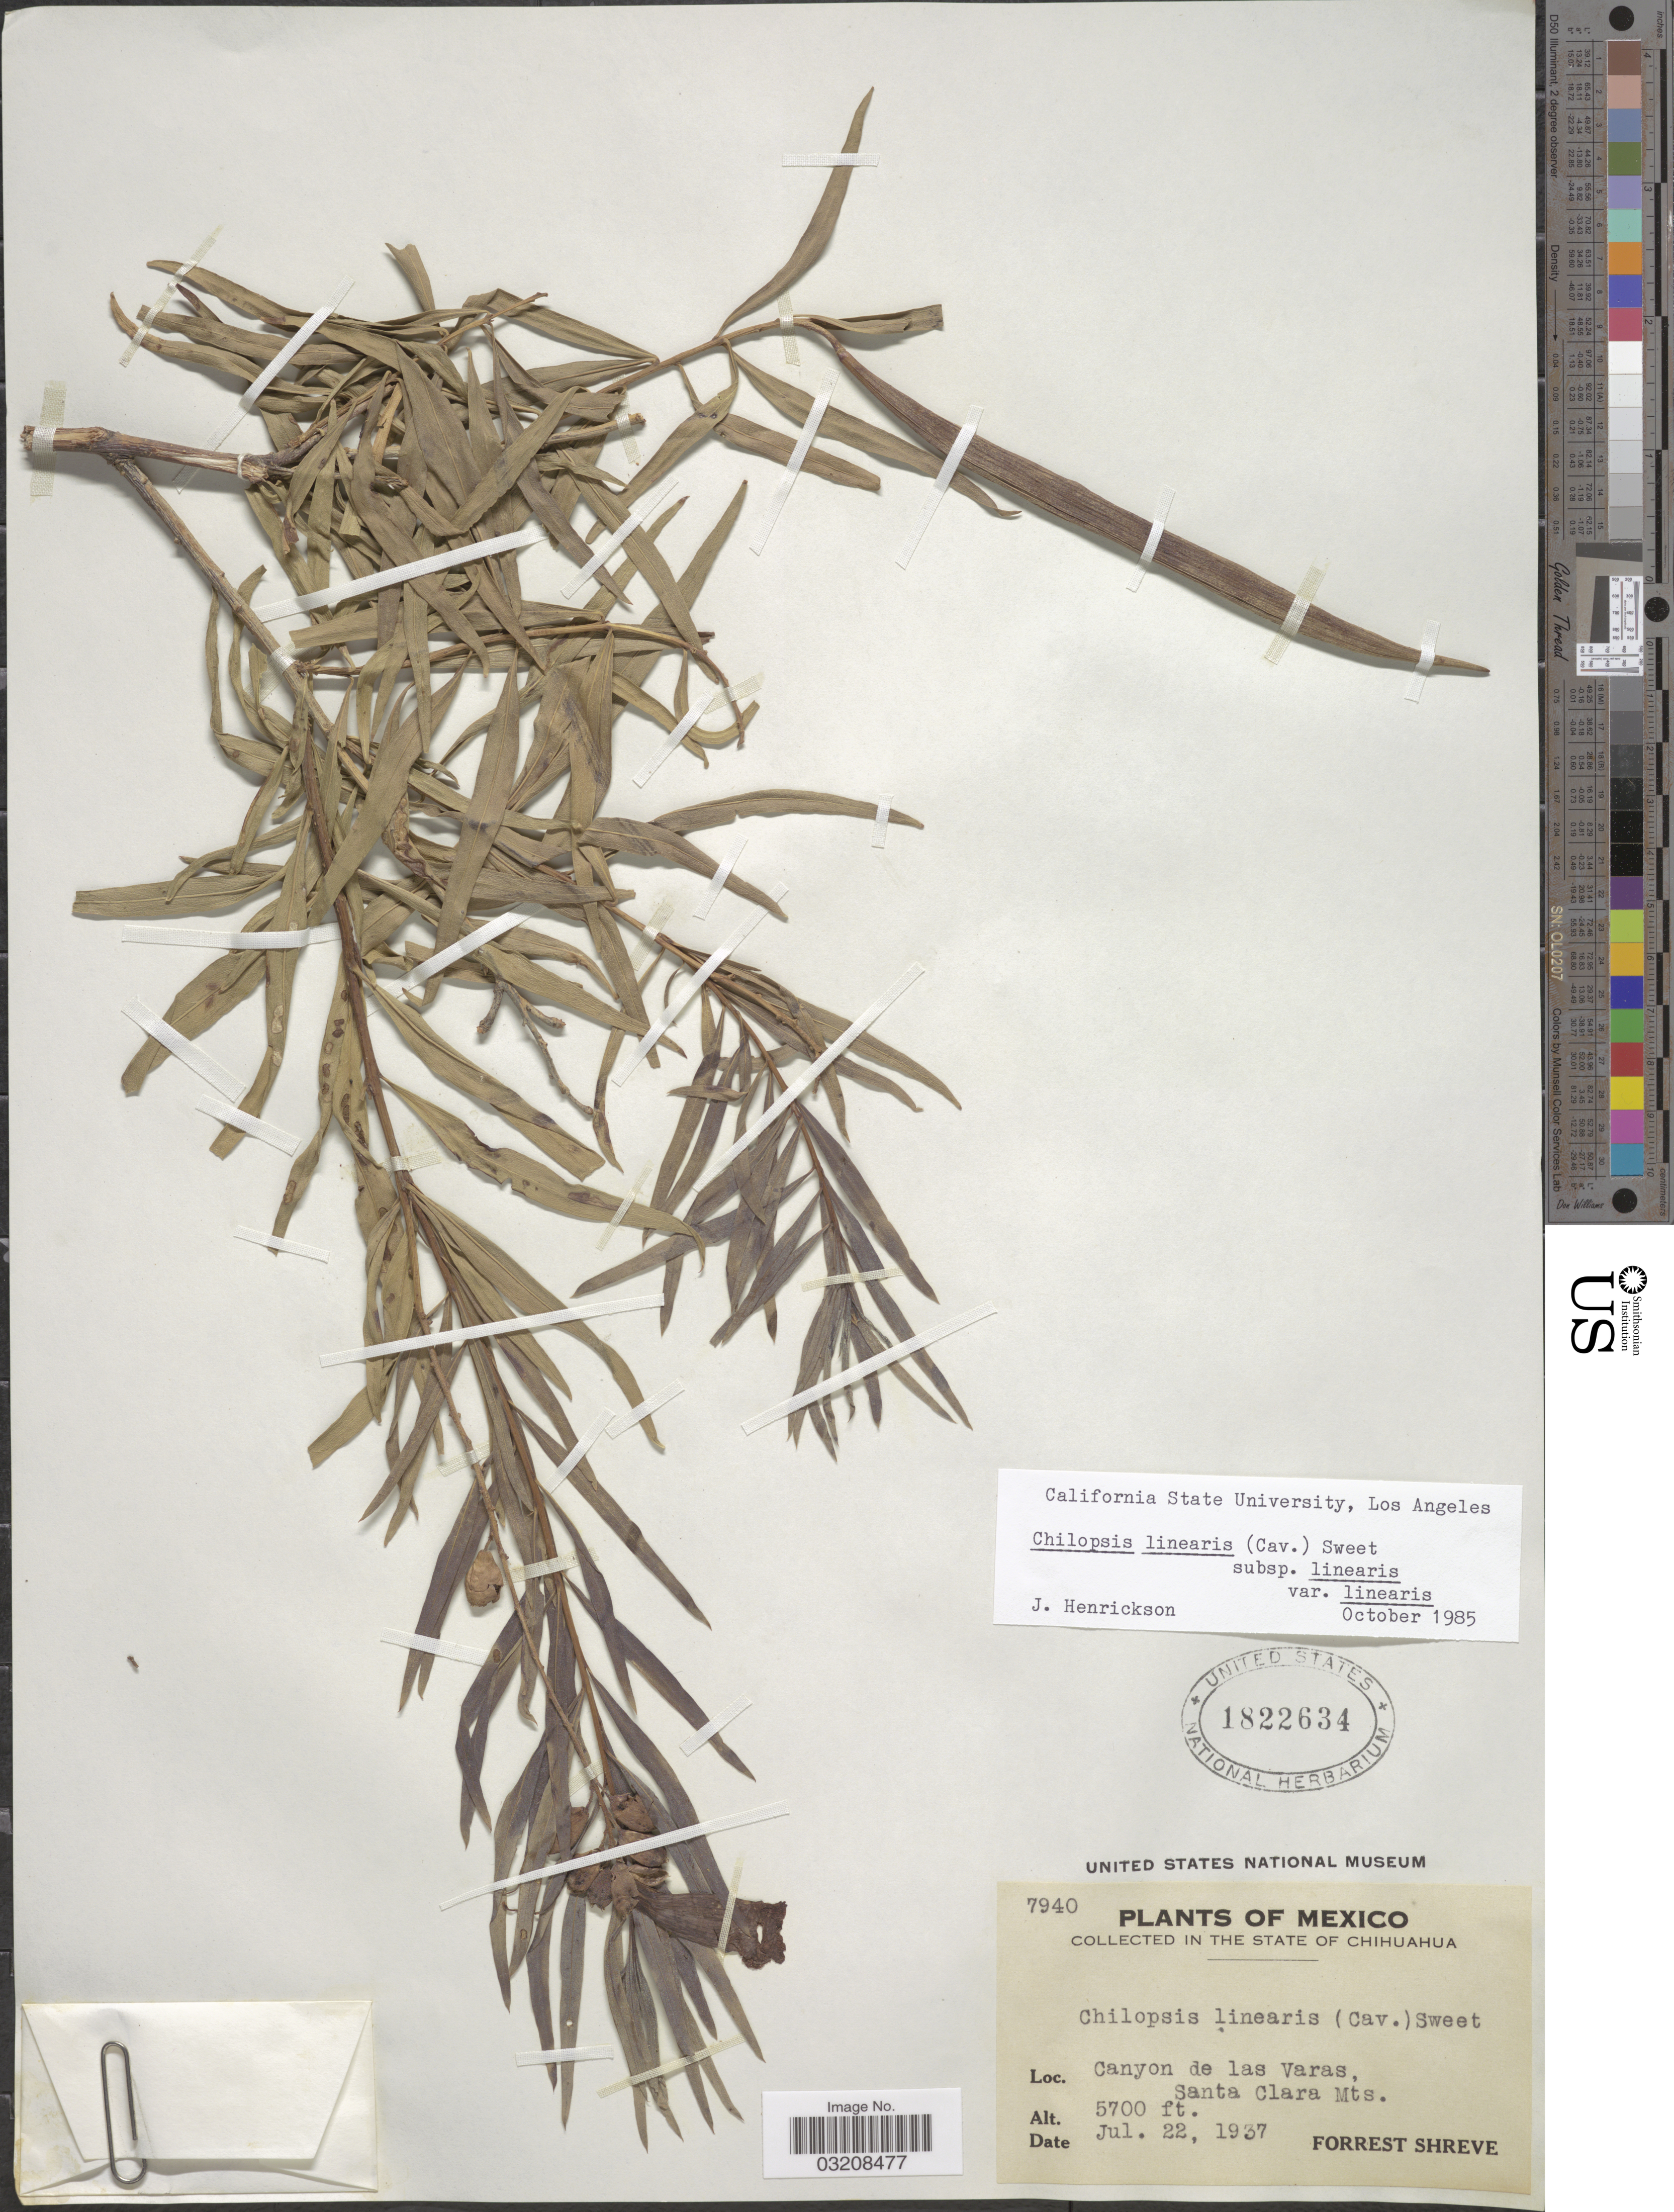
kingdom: Plantae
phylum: Tracheophyta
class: Magnoliopsida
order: Lamiales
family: Bignoniaceae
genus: Chilopsis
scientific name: Chilopsis linearis subsp. linearis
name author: (Cav.) Sweet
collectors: F. Shreve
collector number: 7940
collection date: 1937-07-22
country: Mexico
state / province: Chihuahua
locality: Canyon de las Varas. Santa Clara Mts.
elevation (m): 1737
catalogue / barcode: US 1822634